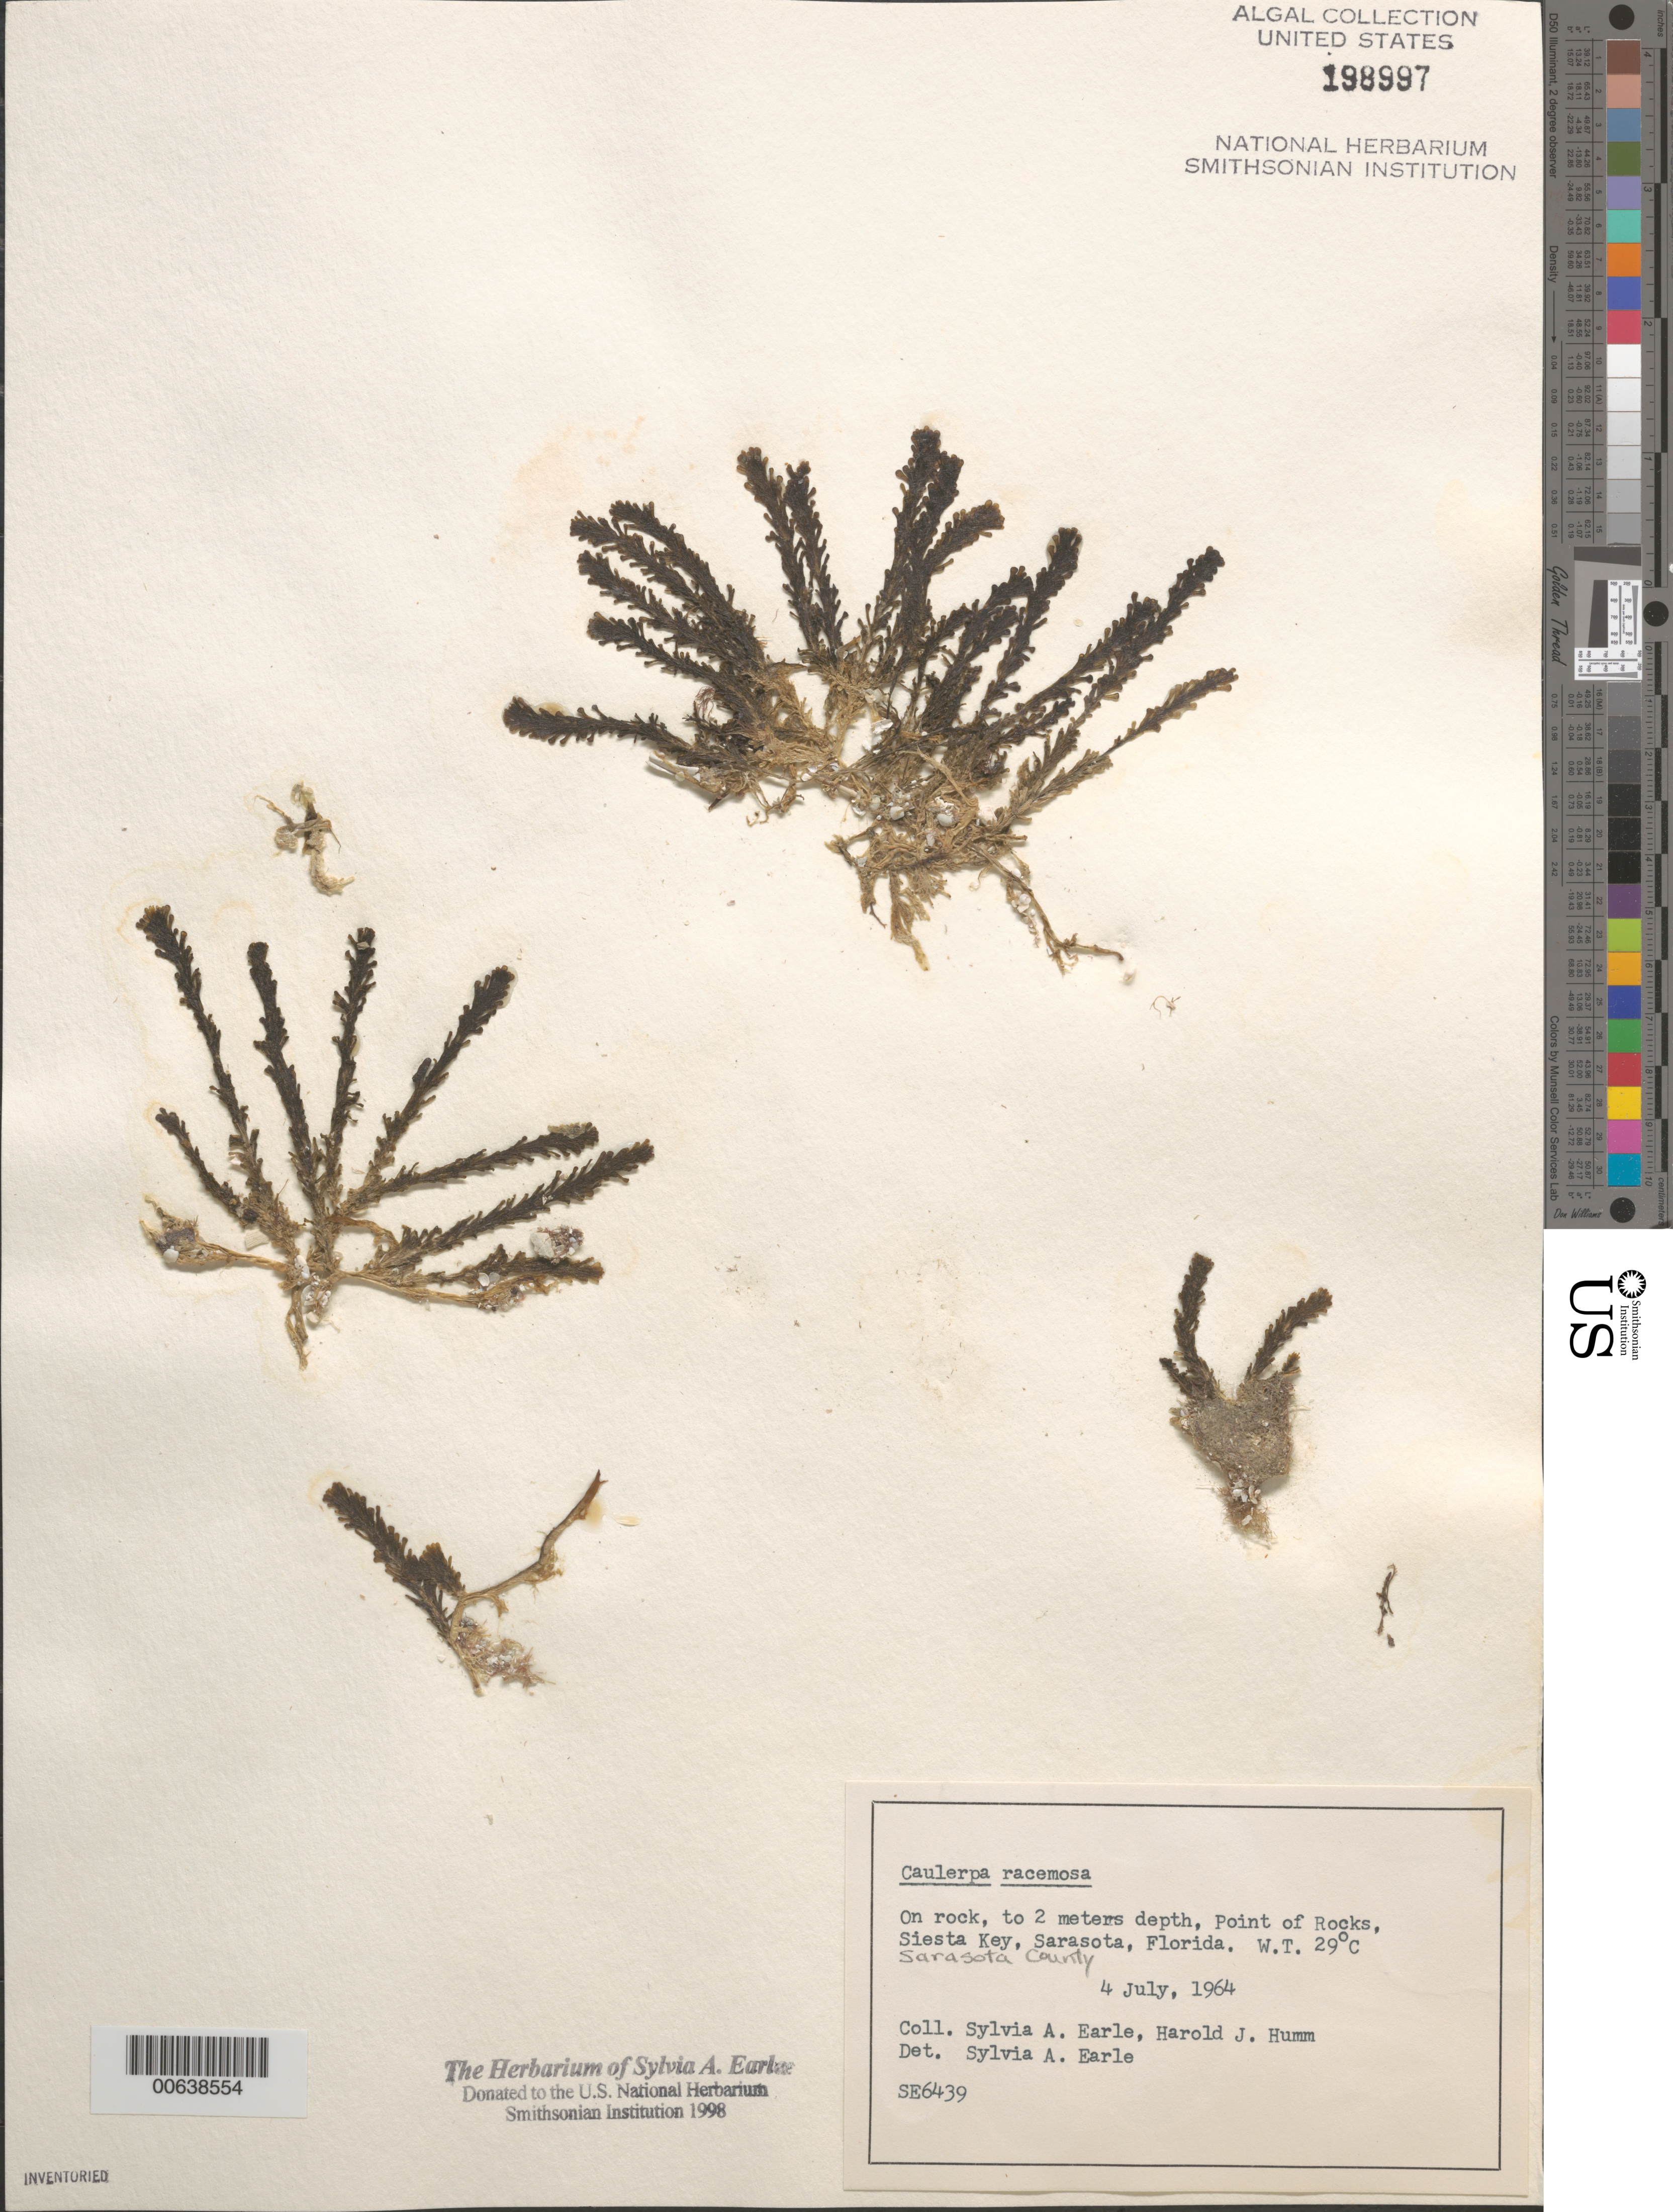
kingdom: Plantae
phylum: Chlorophyta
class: Ulvophyceae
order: Bryopsidales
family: Caulerpaceae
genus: Caulerpa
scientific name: Caulerpa racemosa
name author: (Forssk.) J. Agardh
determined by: Earle, S. A.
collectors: S. A. Earle & H. J. Humm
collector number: SE 6439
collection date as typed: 04 Jul 1964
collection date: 1964-07-04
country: United States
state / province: Florida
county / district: Sarasota County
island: Siesta Key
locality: Point of Rocks, Sarasota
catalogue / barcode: US 198997